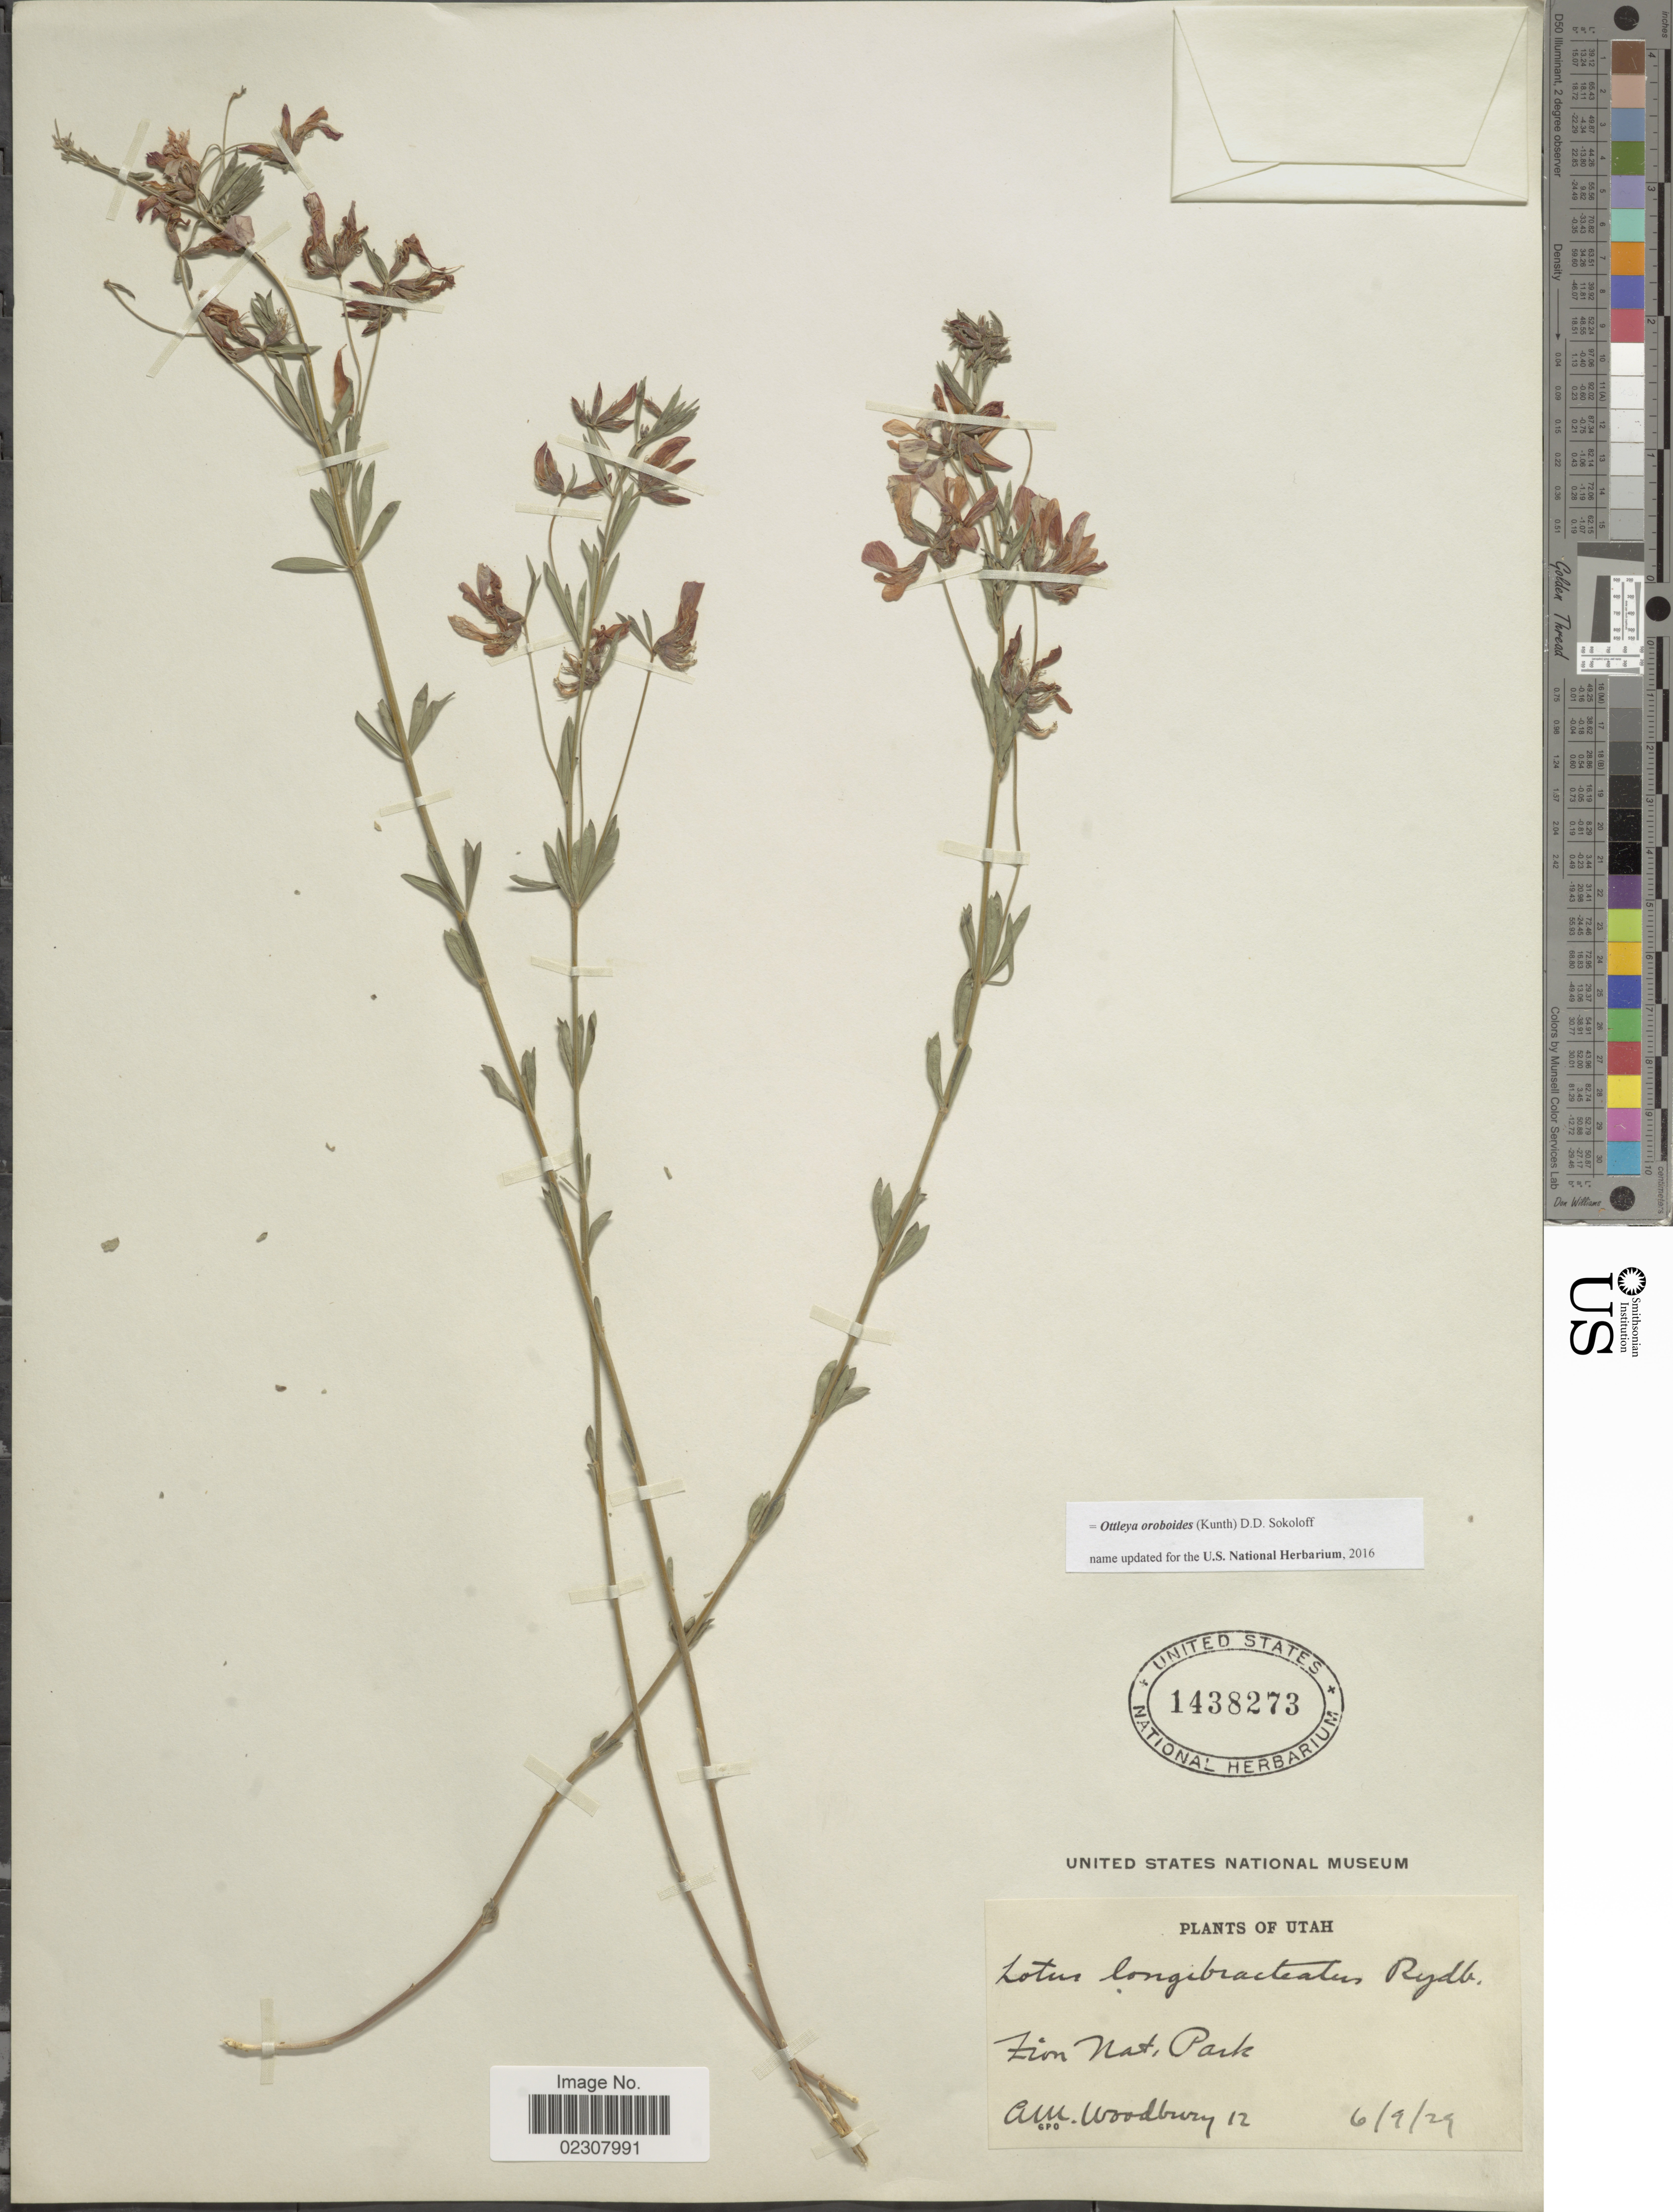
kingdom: Plantae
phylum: Tracheophyta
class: Magnoliopsida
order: Fabales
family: Fabaceae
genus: Ottleya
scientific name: Ottleya oroboides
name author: (Kunth) D.D. Sokoloff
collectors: A. M. Woodbury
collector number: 12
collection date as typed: Transcribed d/m/y: 9/6/29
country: United States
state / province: Utah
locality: Zion Nat Park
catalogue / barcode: US 1438273